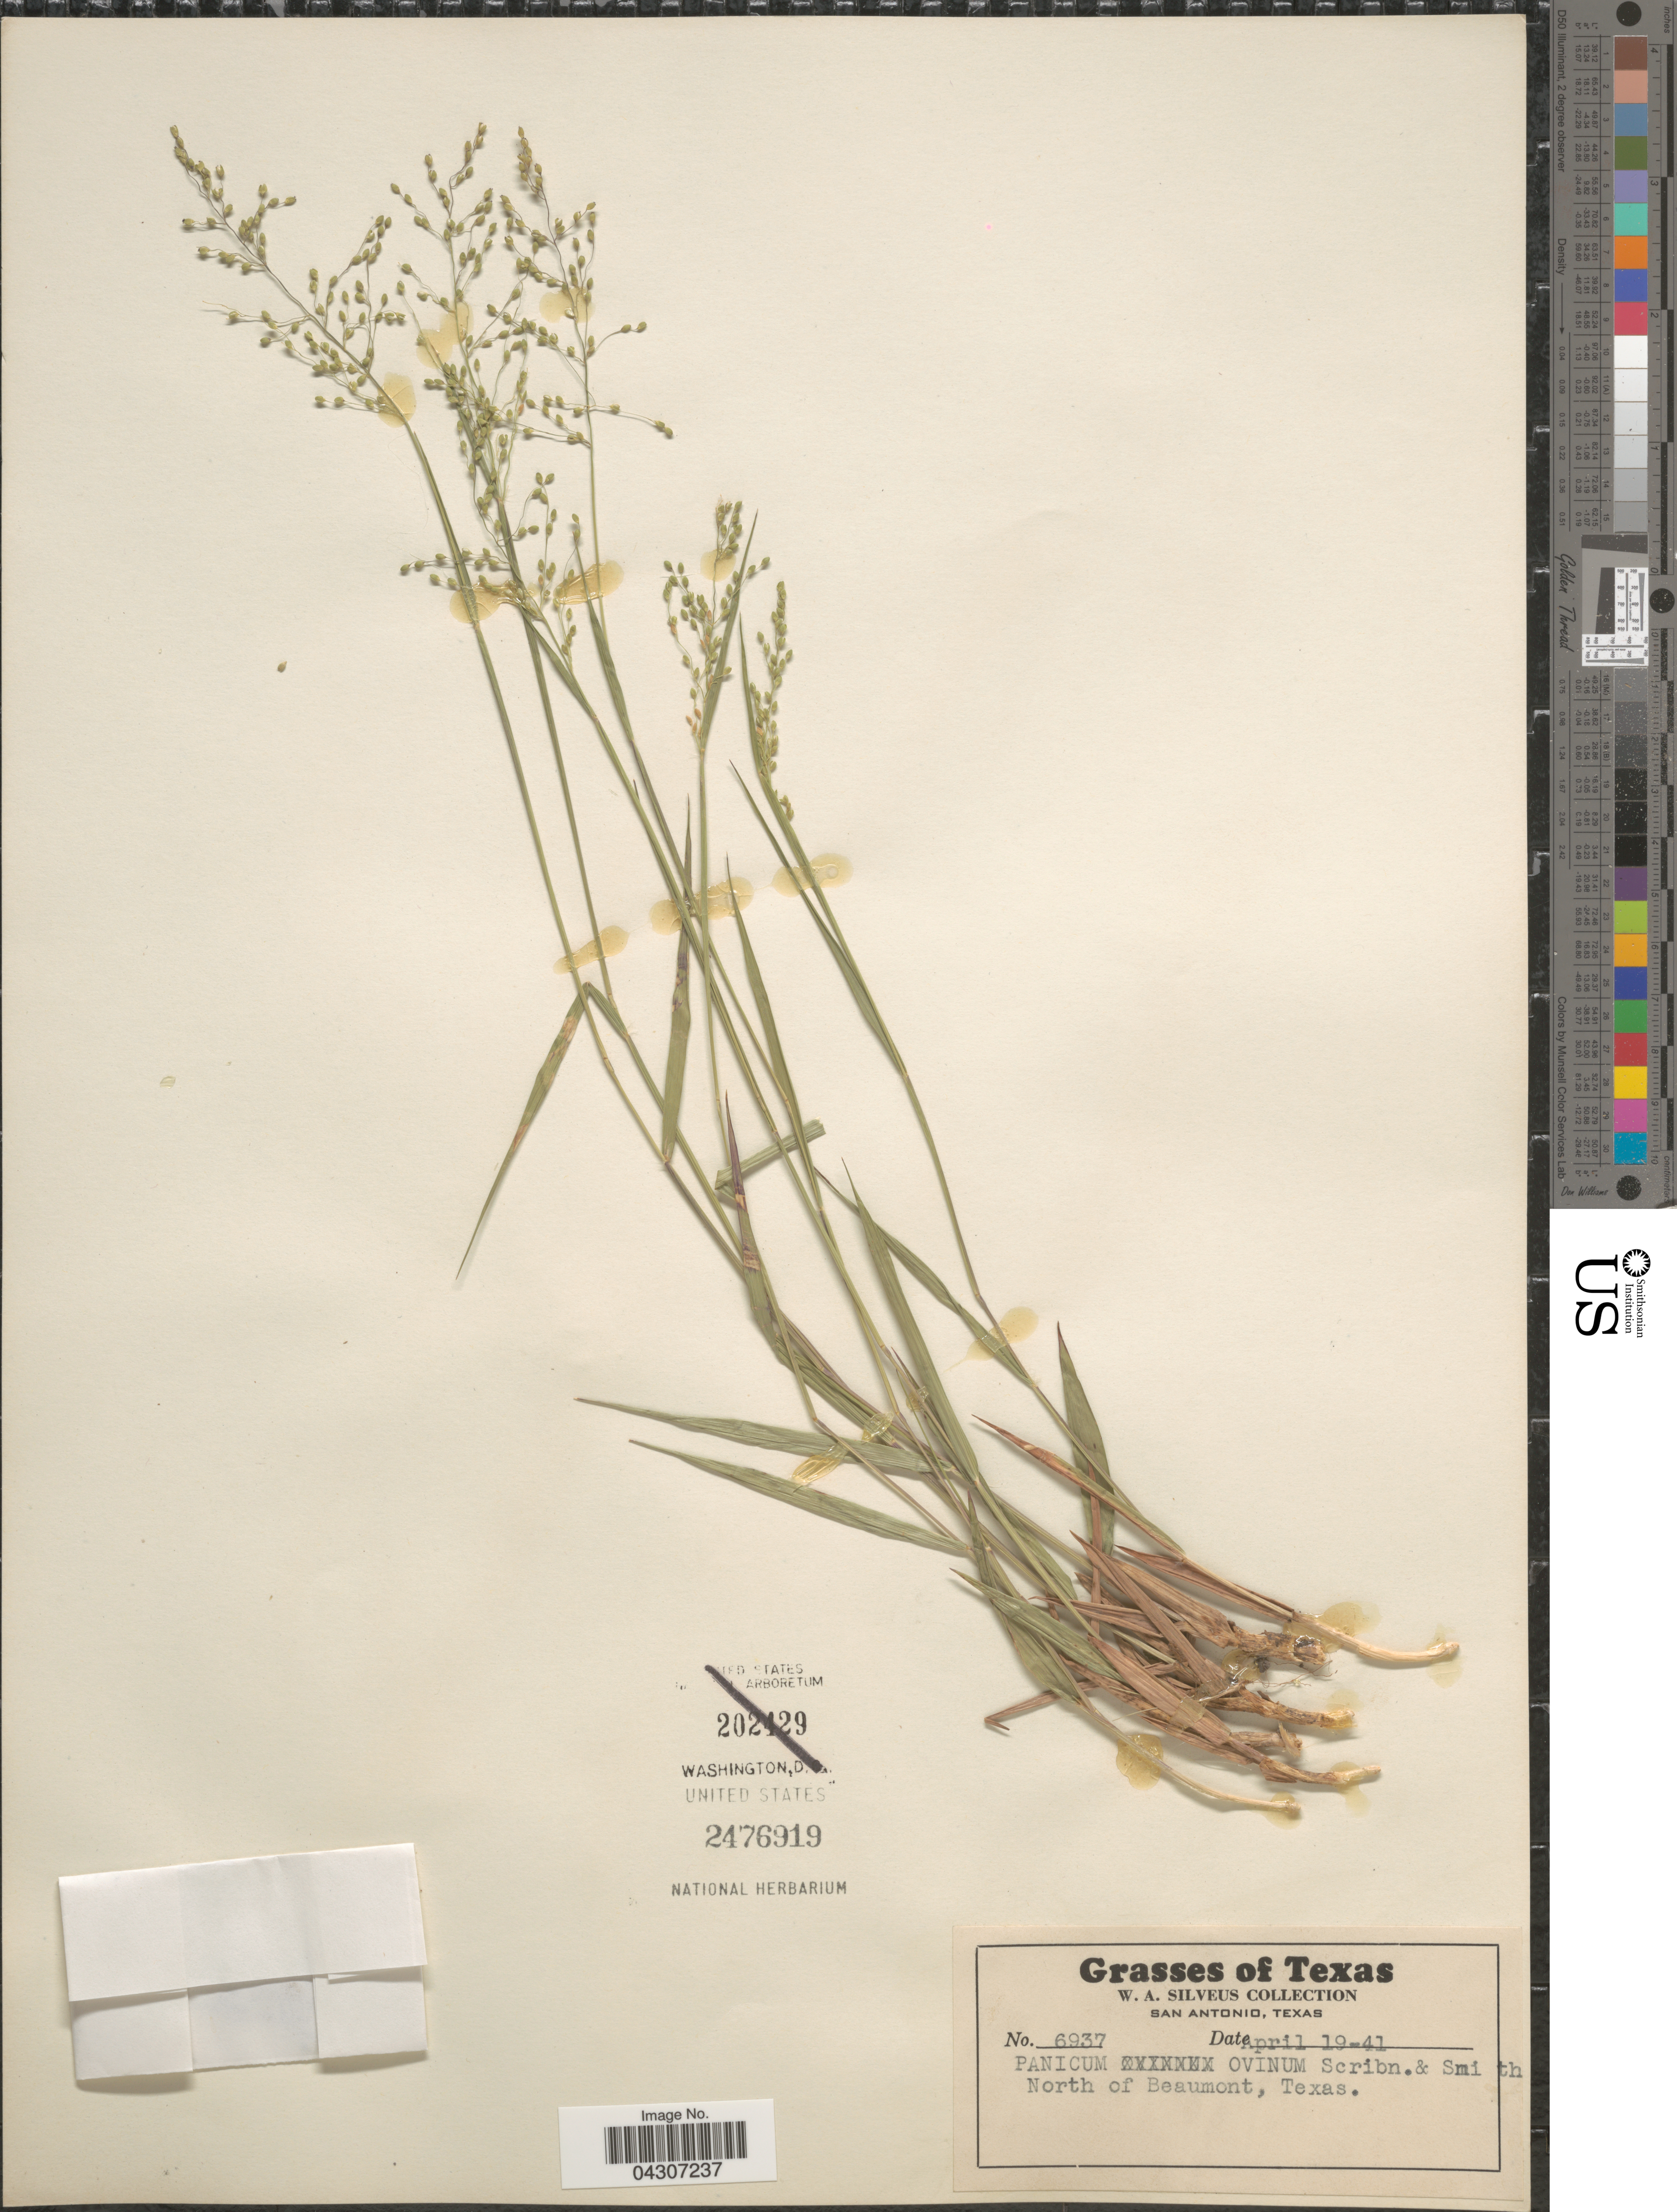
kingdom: Plantae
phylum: Tracheophyta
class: Liliopsida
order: Poales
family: Poaceae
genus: Dichanthelium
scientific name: Dichanthelium aciculare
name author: (Desv. ex Poir.) Gould & C.A. Clark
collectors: W. Silveus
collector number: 6937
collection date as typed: Transcribed d/m/y: 19/4/41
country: United States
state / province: Texas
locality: North of Beaumont.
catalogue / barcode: US 2476919